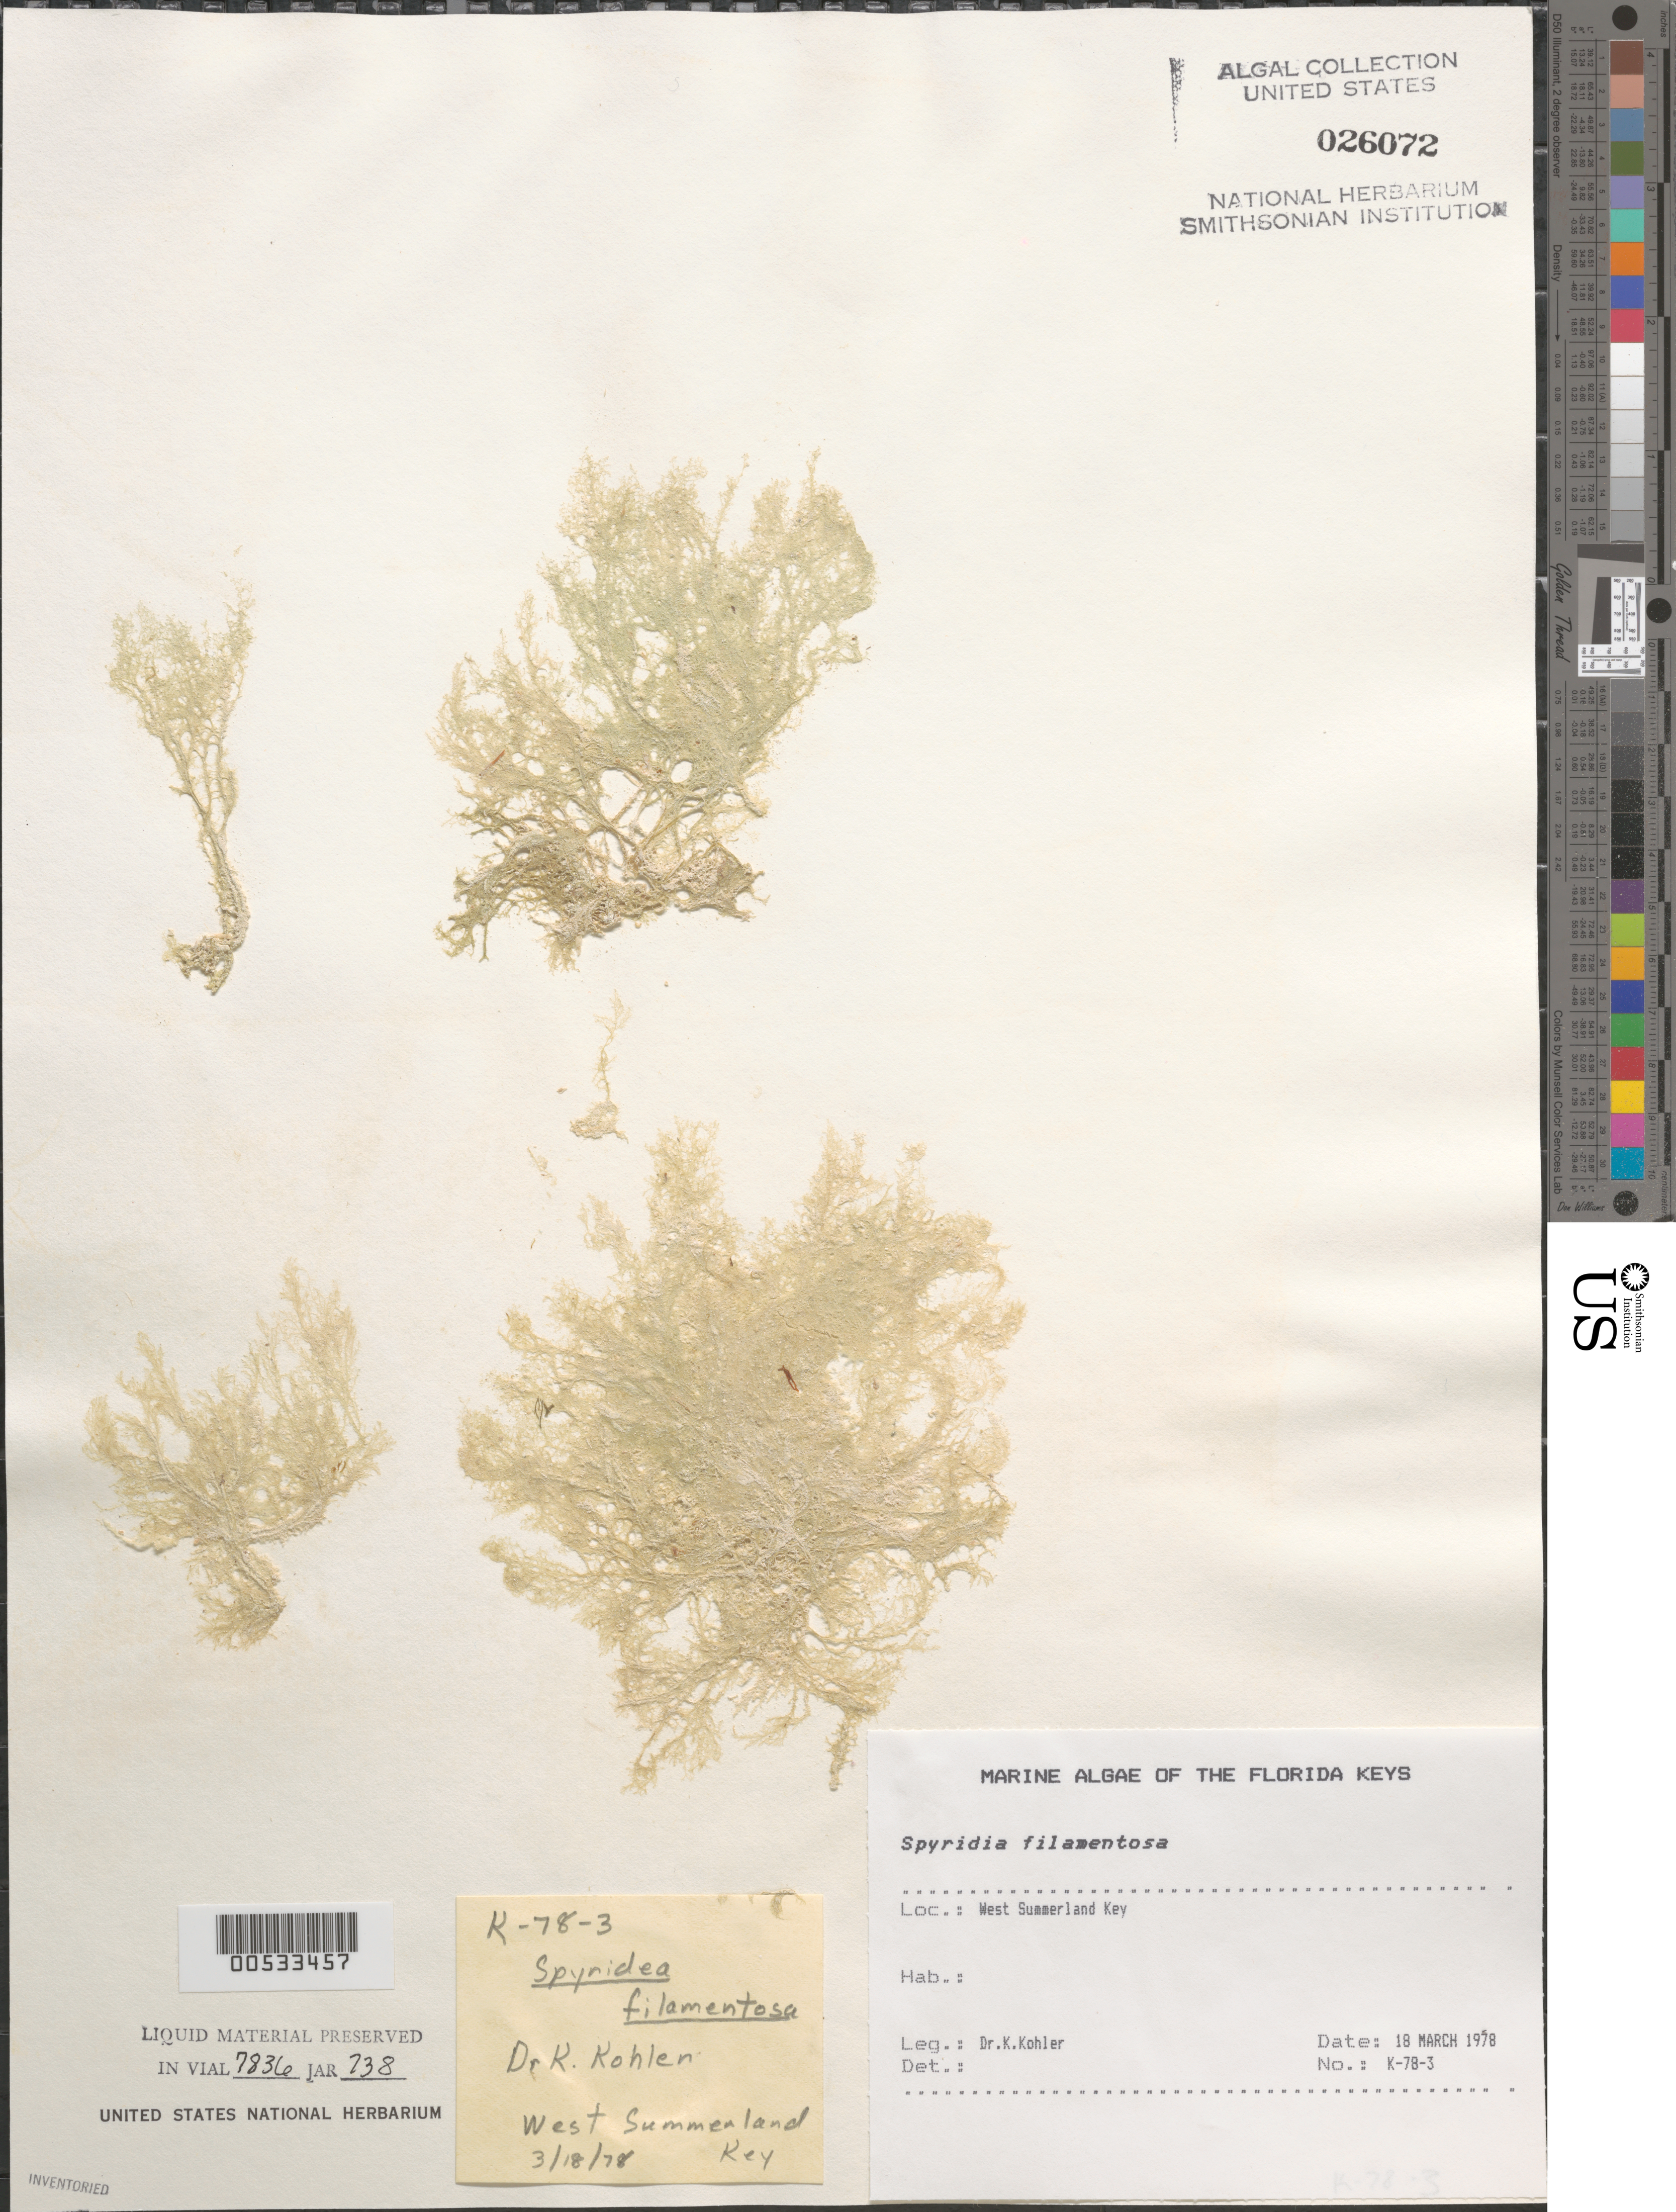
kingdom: Plantae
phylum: Rhodophyta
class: Florideophyceae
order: Ceramiales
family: Spyridiaceae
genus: Spyridia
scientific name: Spyridia filamentosa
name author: (Wulfen) Harv.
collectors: K. Kohler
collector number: K-78-3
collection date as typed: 18 Mar 1974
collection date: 1974-03-18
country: United States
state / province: Florida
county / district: Monroe County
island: West Summerland Key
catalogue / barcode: US 26072